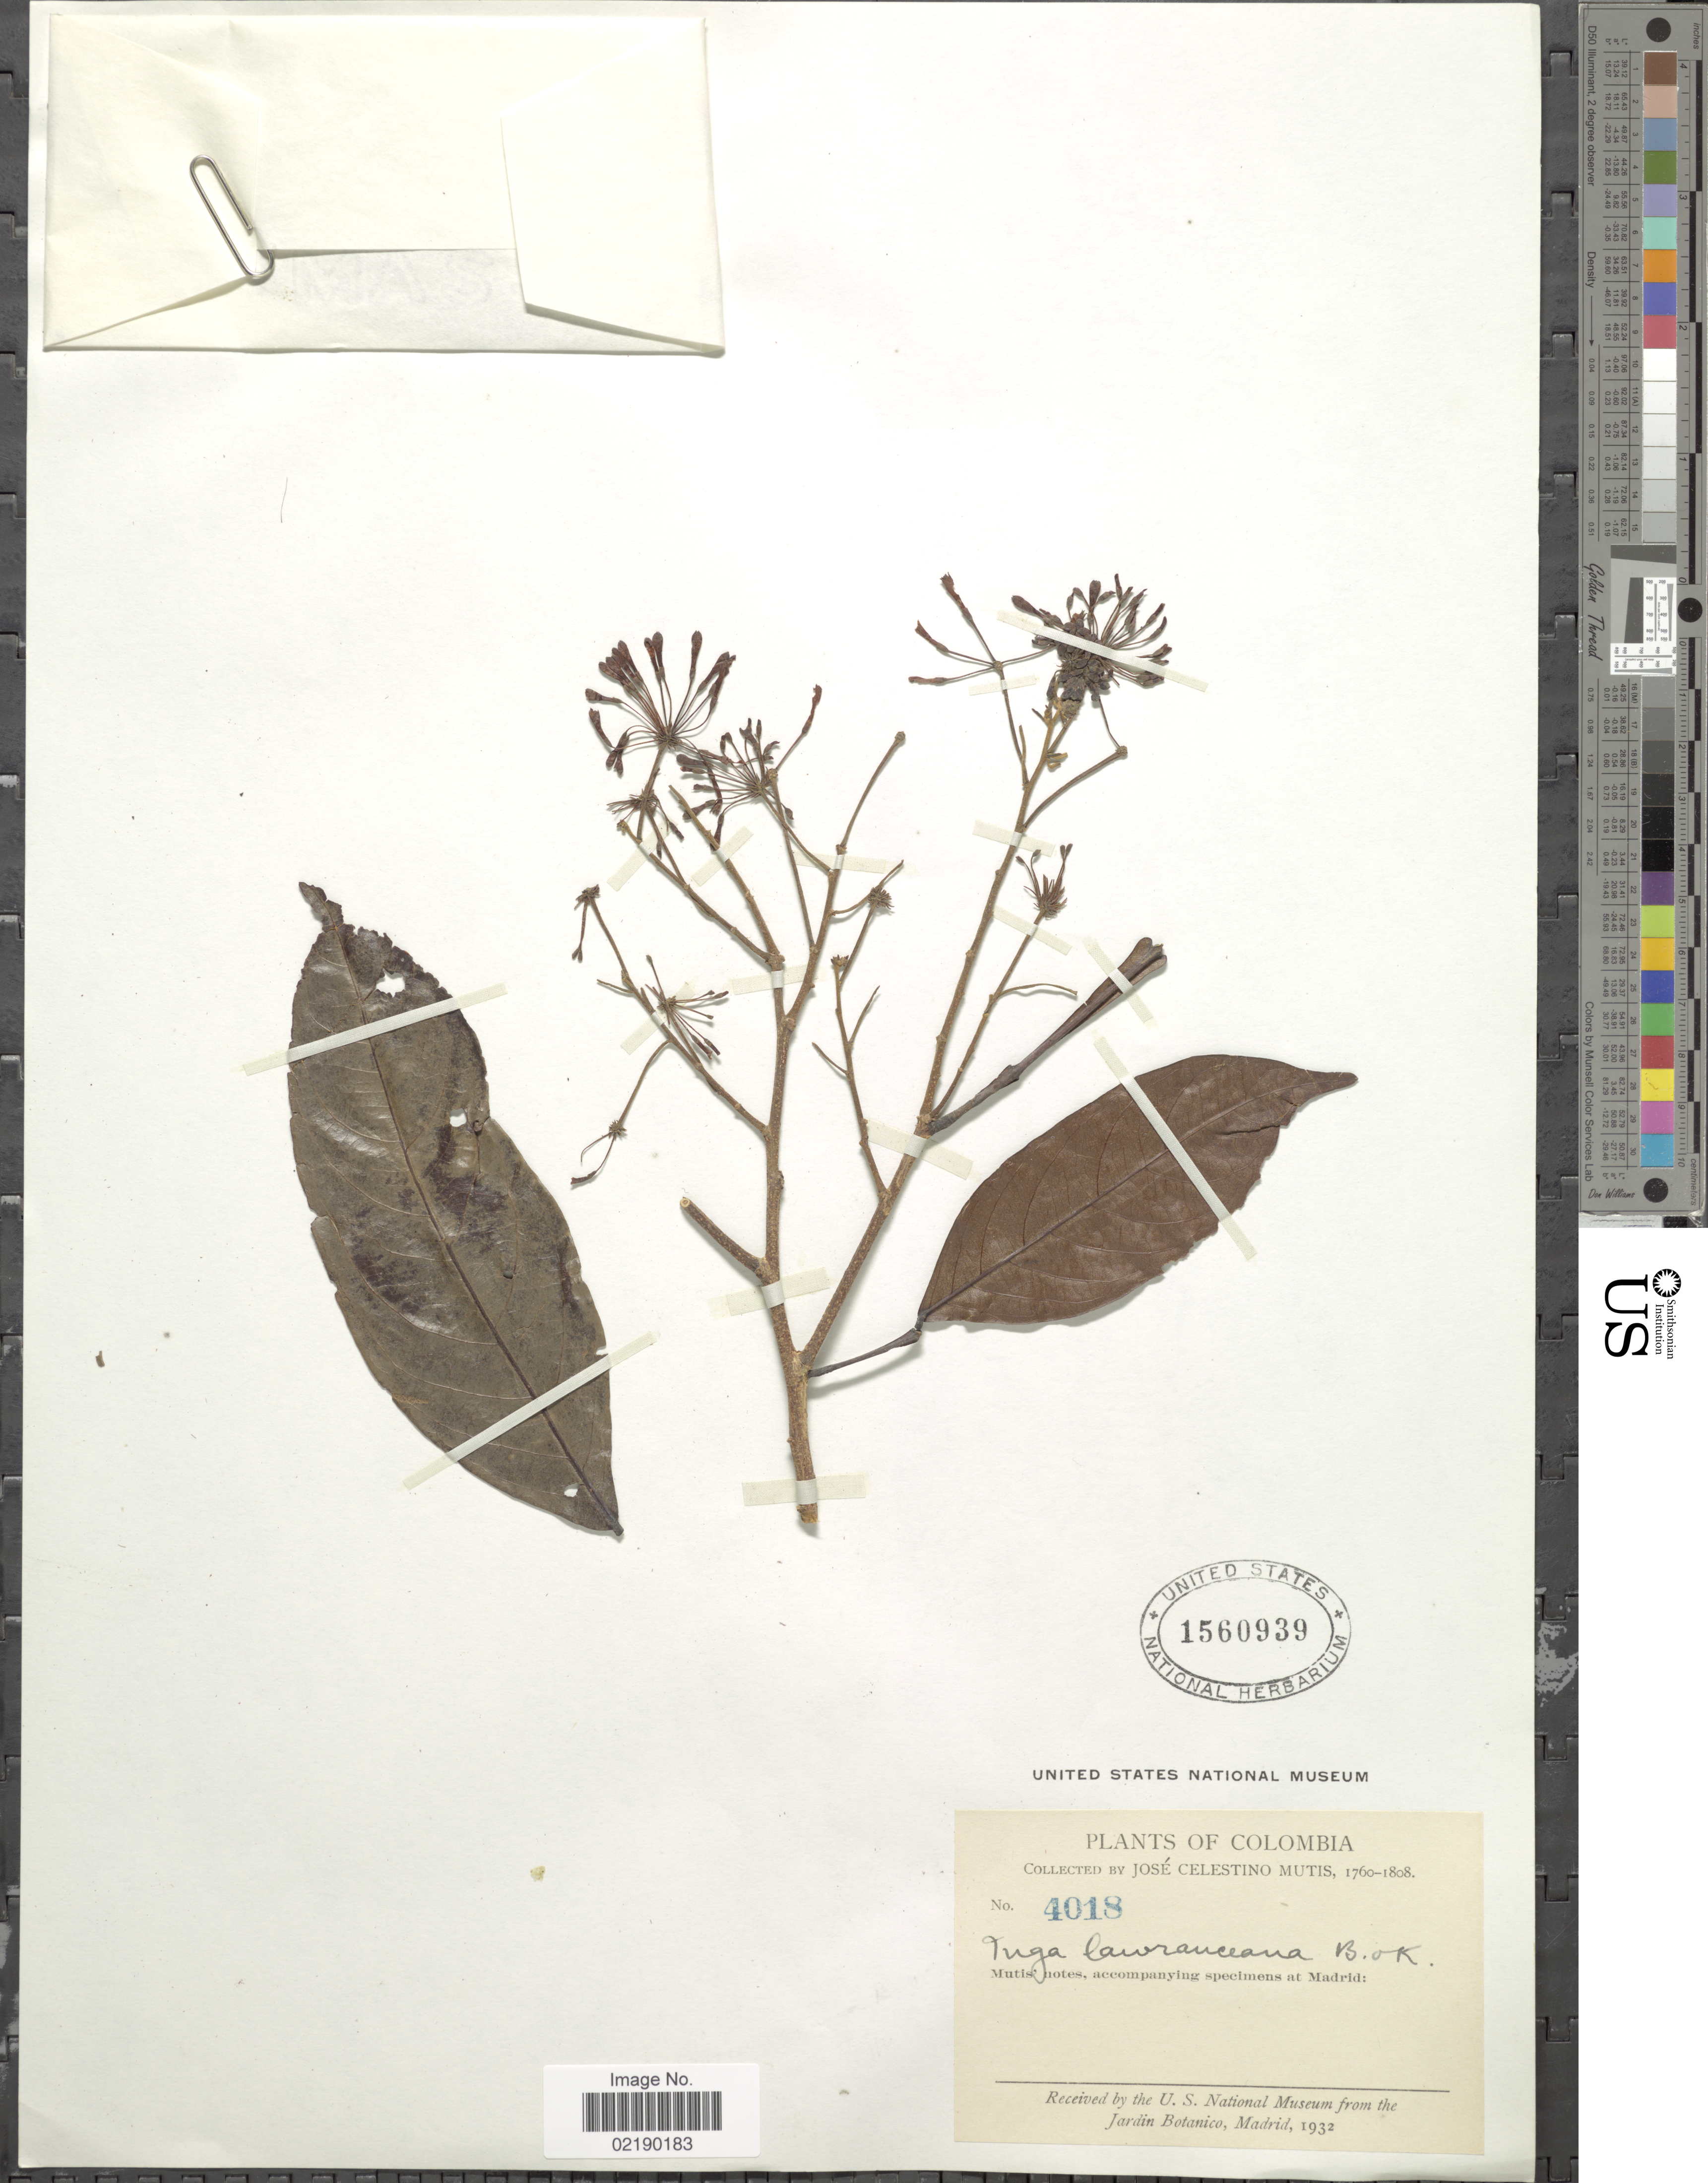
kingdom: Plantae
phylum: Tracheophyta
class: Magnoliopsida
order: Fabales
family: Fabaceae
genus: Inga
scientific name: Inga umbellifera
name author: (Vahl) Steud. ex DC.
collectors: J. C. B. Mutis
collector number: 4018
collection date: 1760/1808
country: Colombia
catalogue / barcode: US 1560939